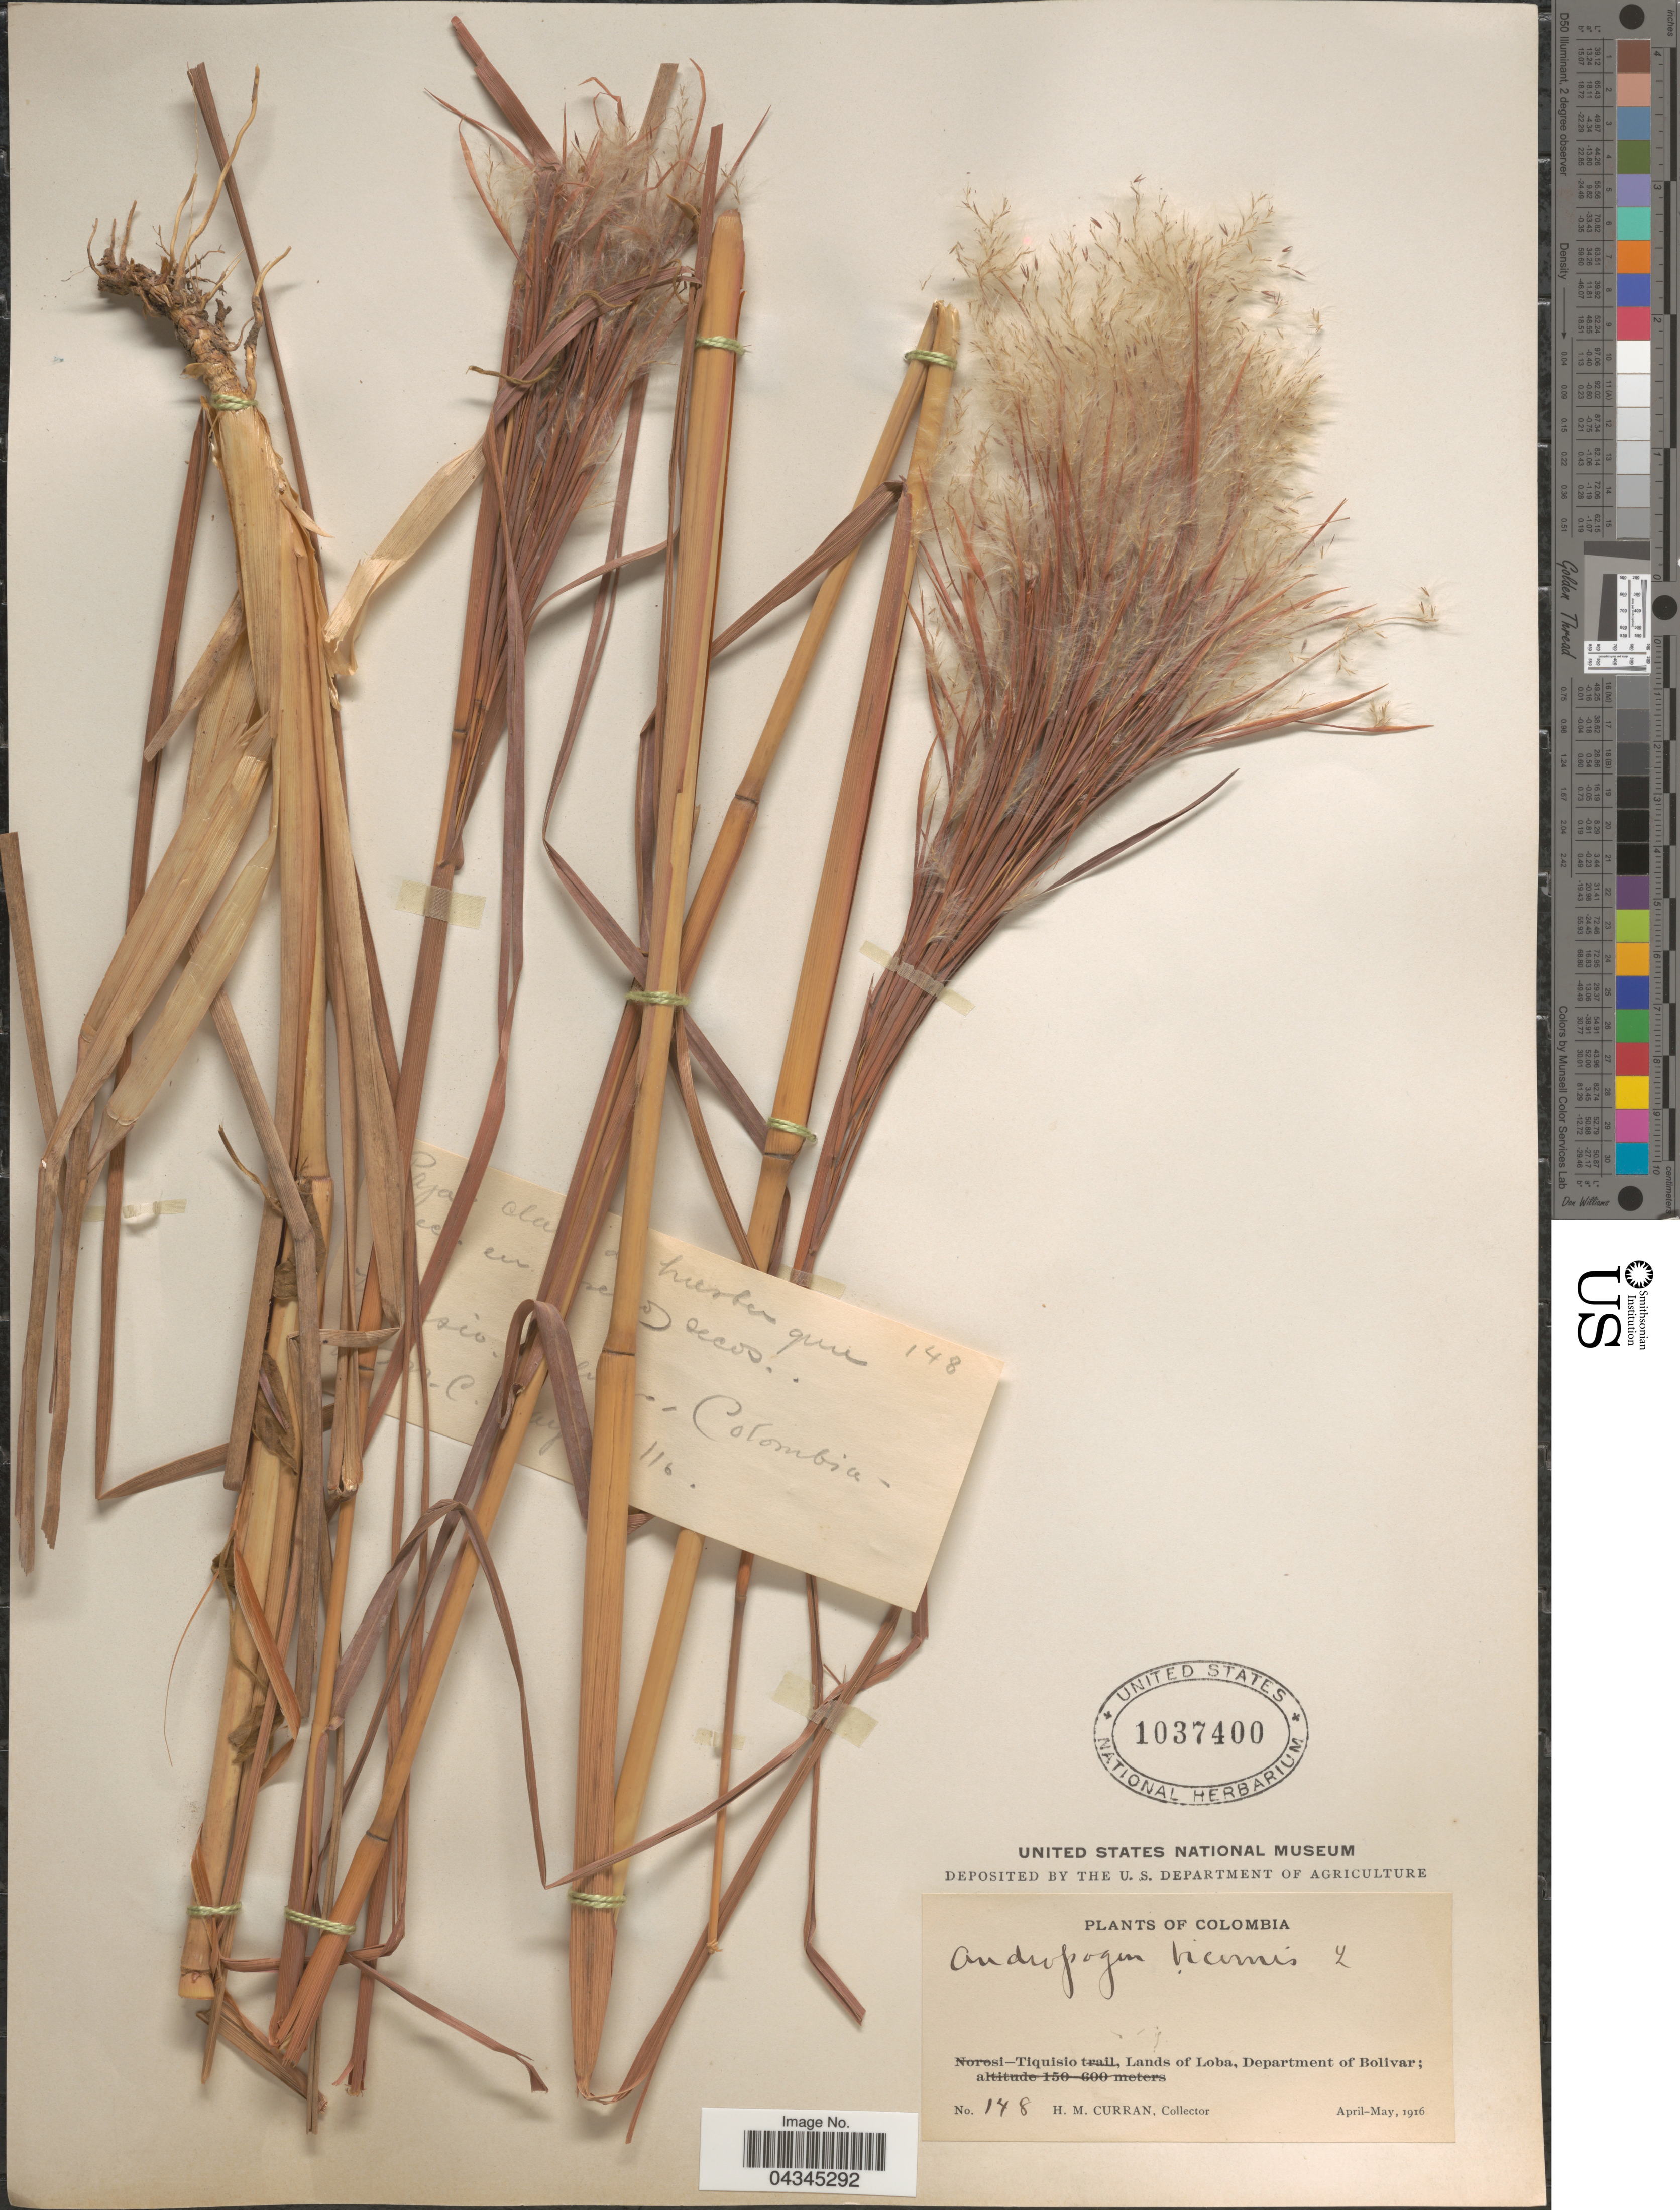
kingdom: Plantae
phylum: Tracheophyta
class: Liliopsida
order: Poales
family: Poaceae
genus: Andropogon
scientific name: Andropogon bicornis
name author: L.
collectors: H. M. Curran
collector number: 148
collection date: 1916-04/1916-05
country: Colombia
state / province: Bolívar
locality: Tiquisio, Land of Loba, Department of Bolivar.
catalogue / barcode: US 1037400